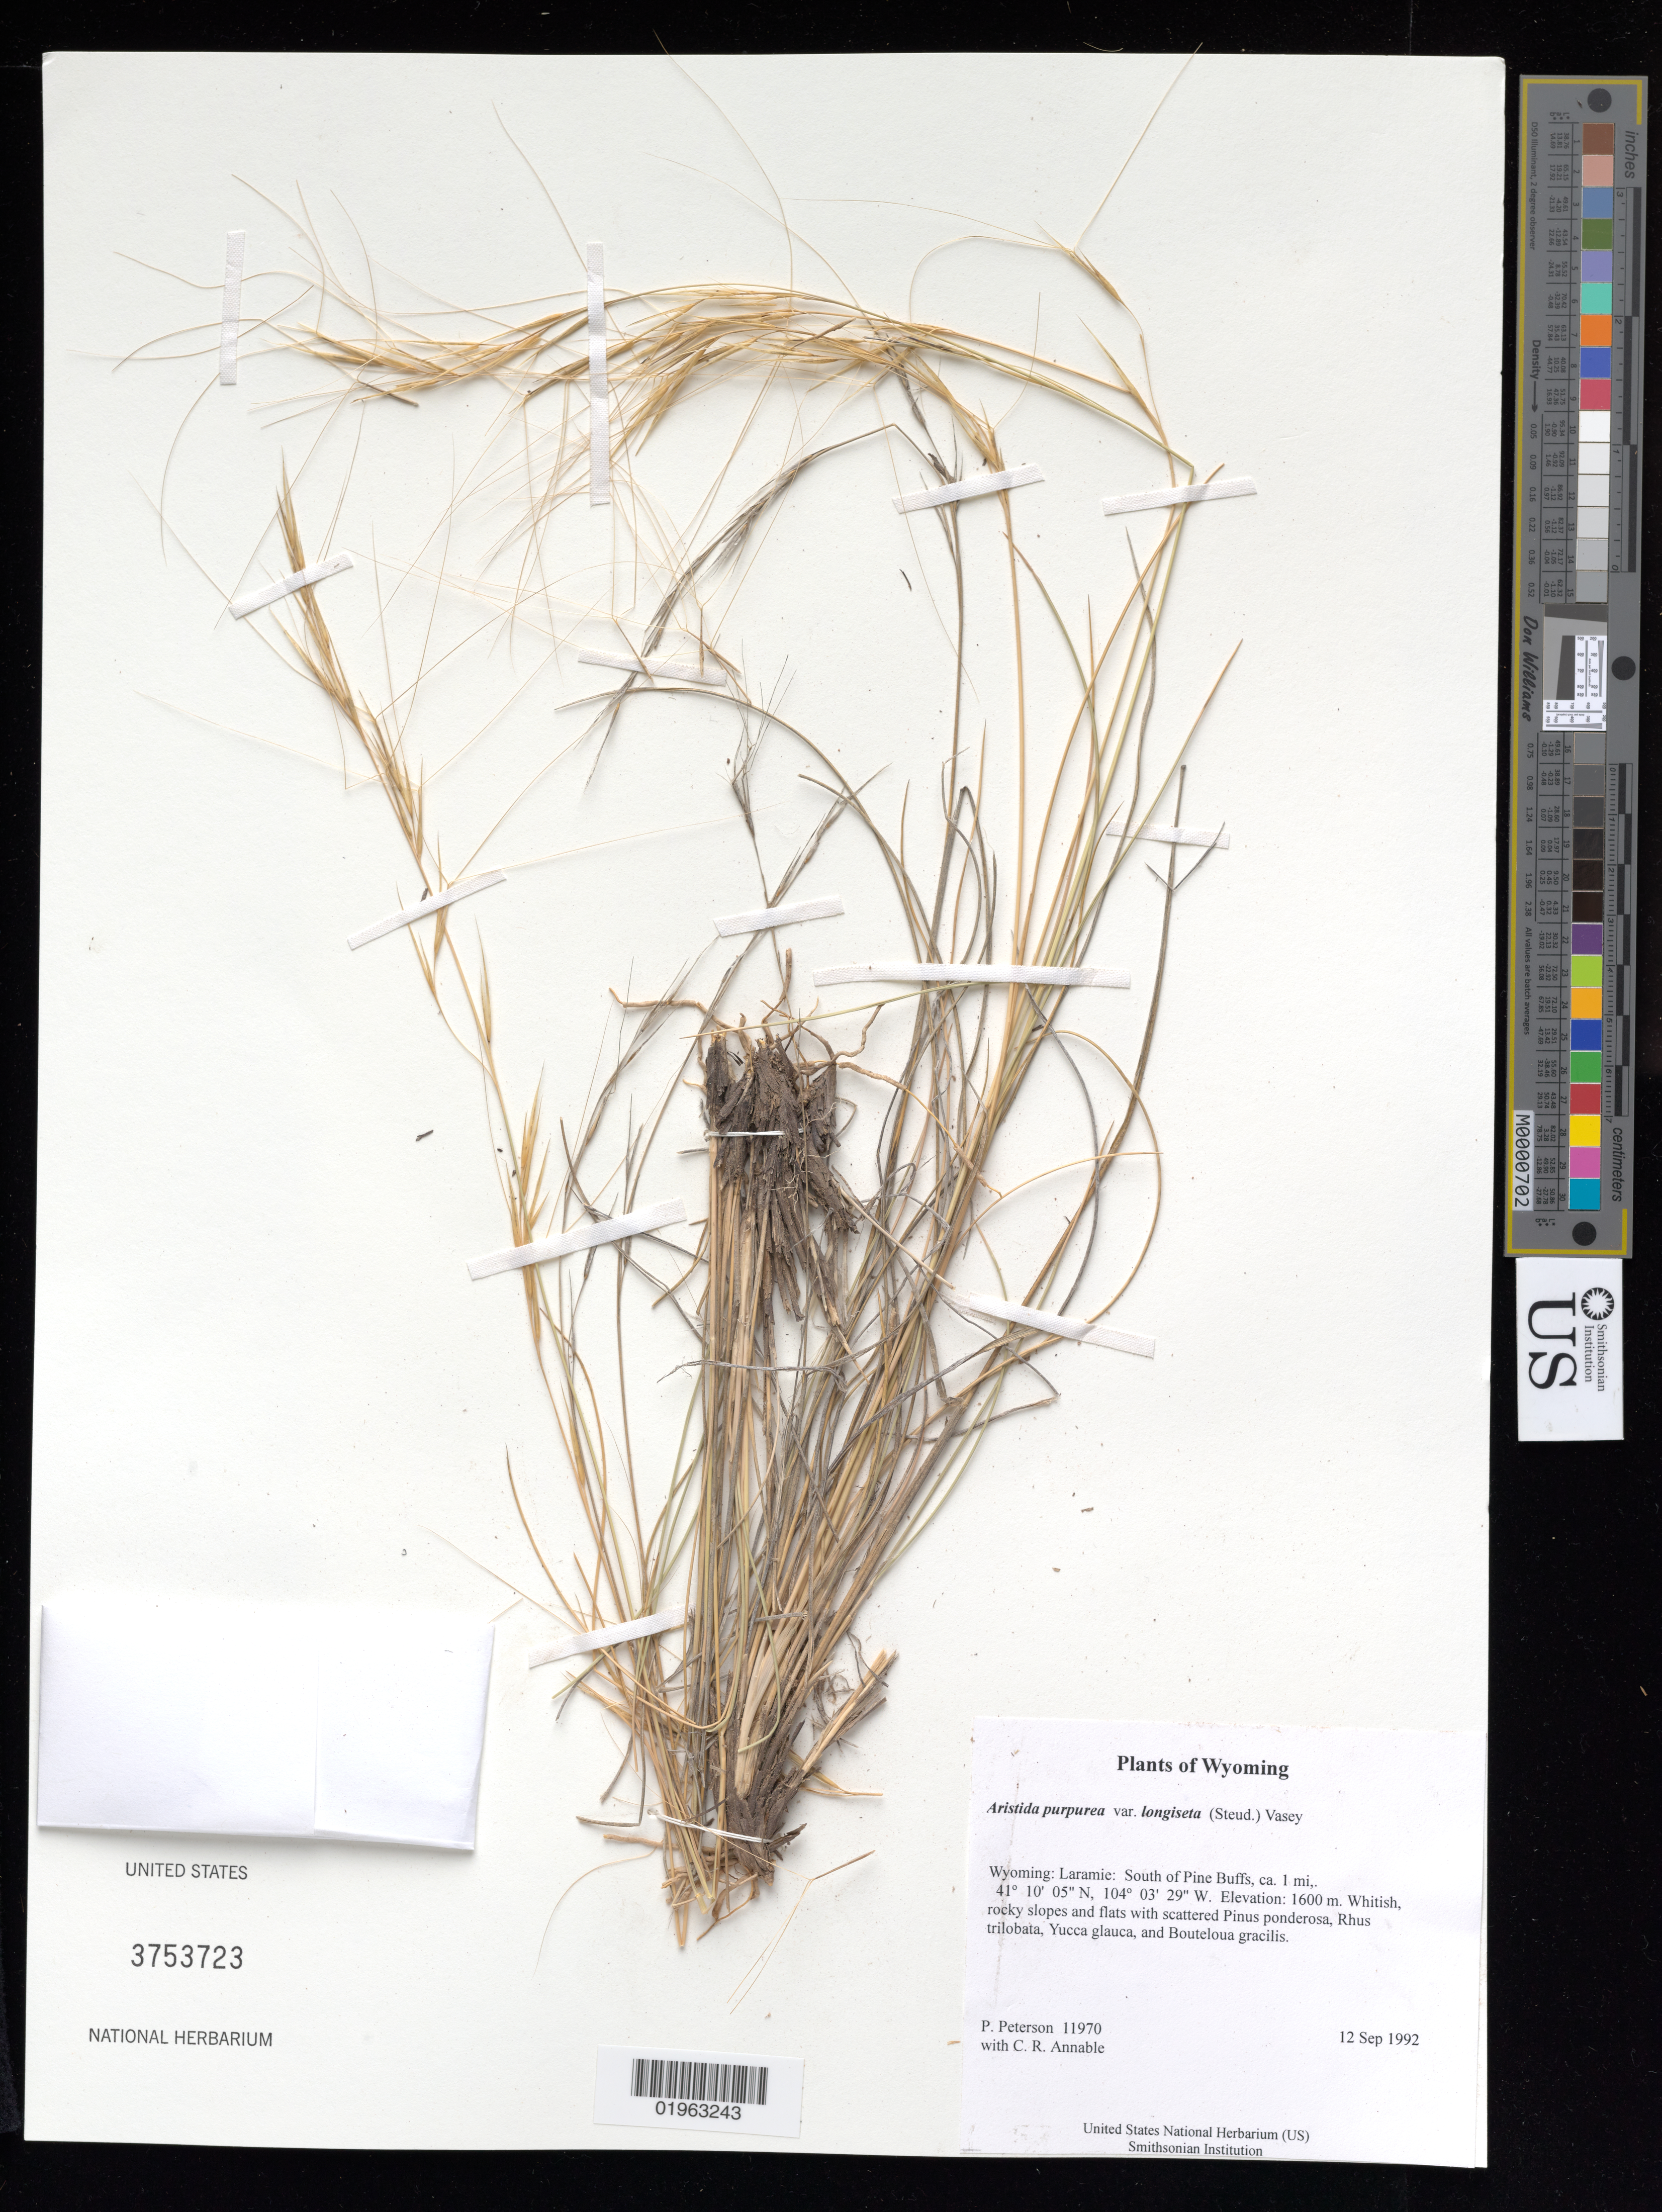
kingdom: Plantae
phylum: Tracheophyta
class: Liliopsida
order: Poales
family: Poaceae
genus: Aristida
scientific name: Aristida purpurea var. longiseta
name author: (Steud.) Vasey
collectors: P. M. Peterson & C. R. Annable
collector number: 11970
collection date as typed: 12 Sep 1992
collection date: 1992-09-12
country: United States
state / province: Wyoming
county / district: Laramie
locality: South of Pine Buffs, ca. 1 mi,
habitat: Whitish, rocky slopes and flats with scattered Pinus ponderosa, Rhus trilobata, Yucca glauca, and Bouteloua gracilis.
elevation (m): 1600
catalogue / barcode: US 3753723